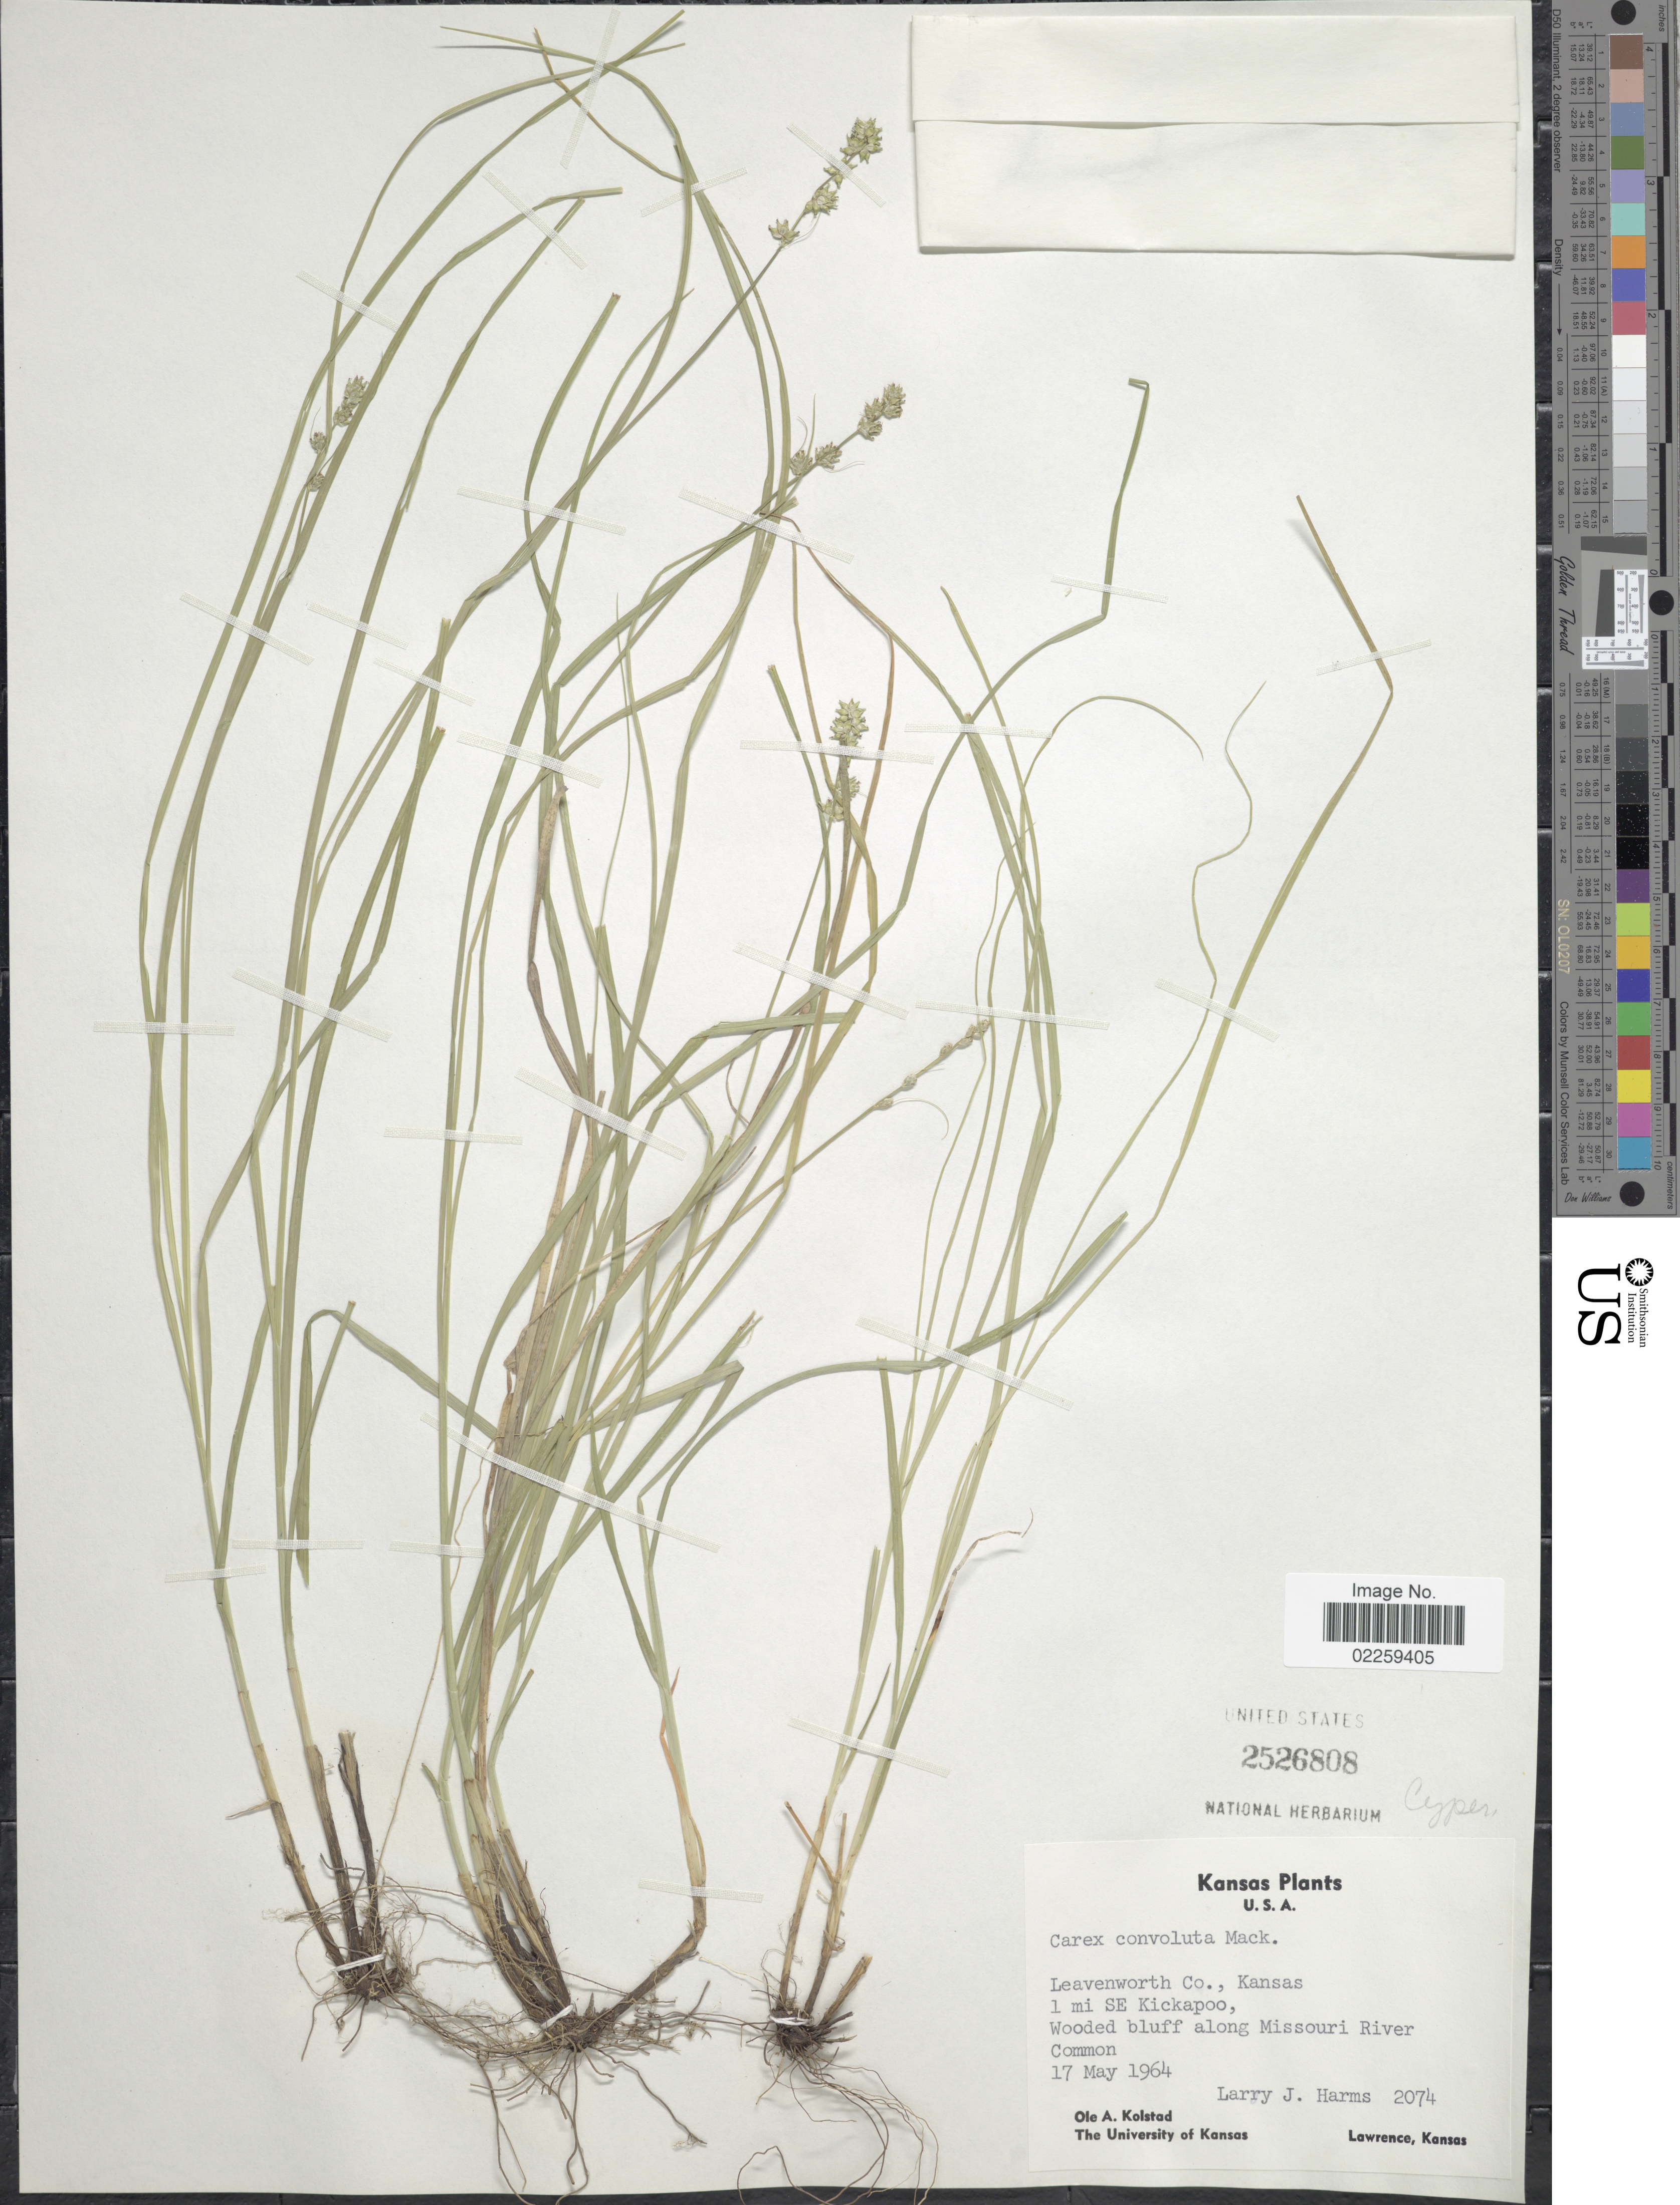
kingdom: Plantae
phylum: Tracheophyta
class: Liliopsida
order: Poales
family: Cyperaceae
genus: Carex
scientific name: Carex rosea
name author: Willd.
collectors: O. Kolstad & L. Harms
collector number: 2074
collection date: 1964-05-17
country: United States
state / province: Kansas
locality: Leavenworth Co.; 1 mi SE of Kickapoo, along Missourie River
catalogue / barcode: US 2526808